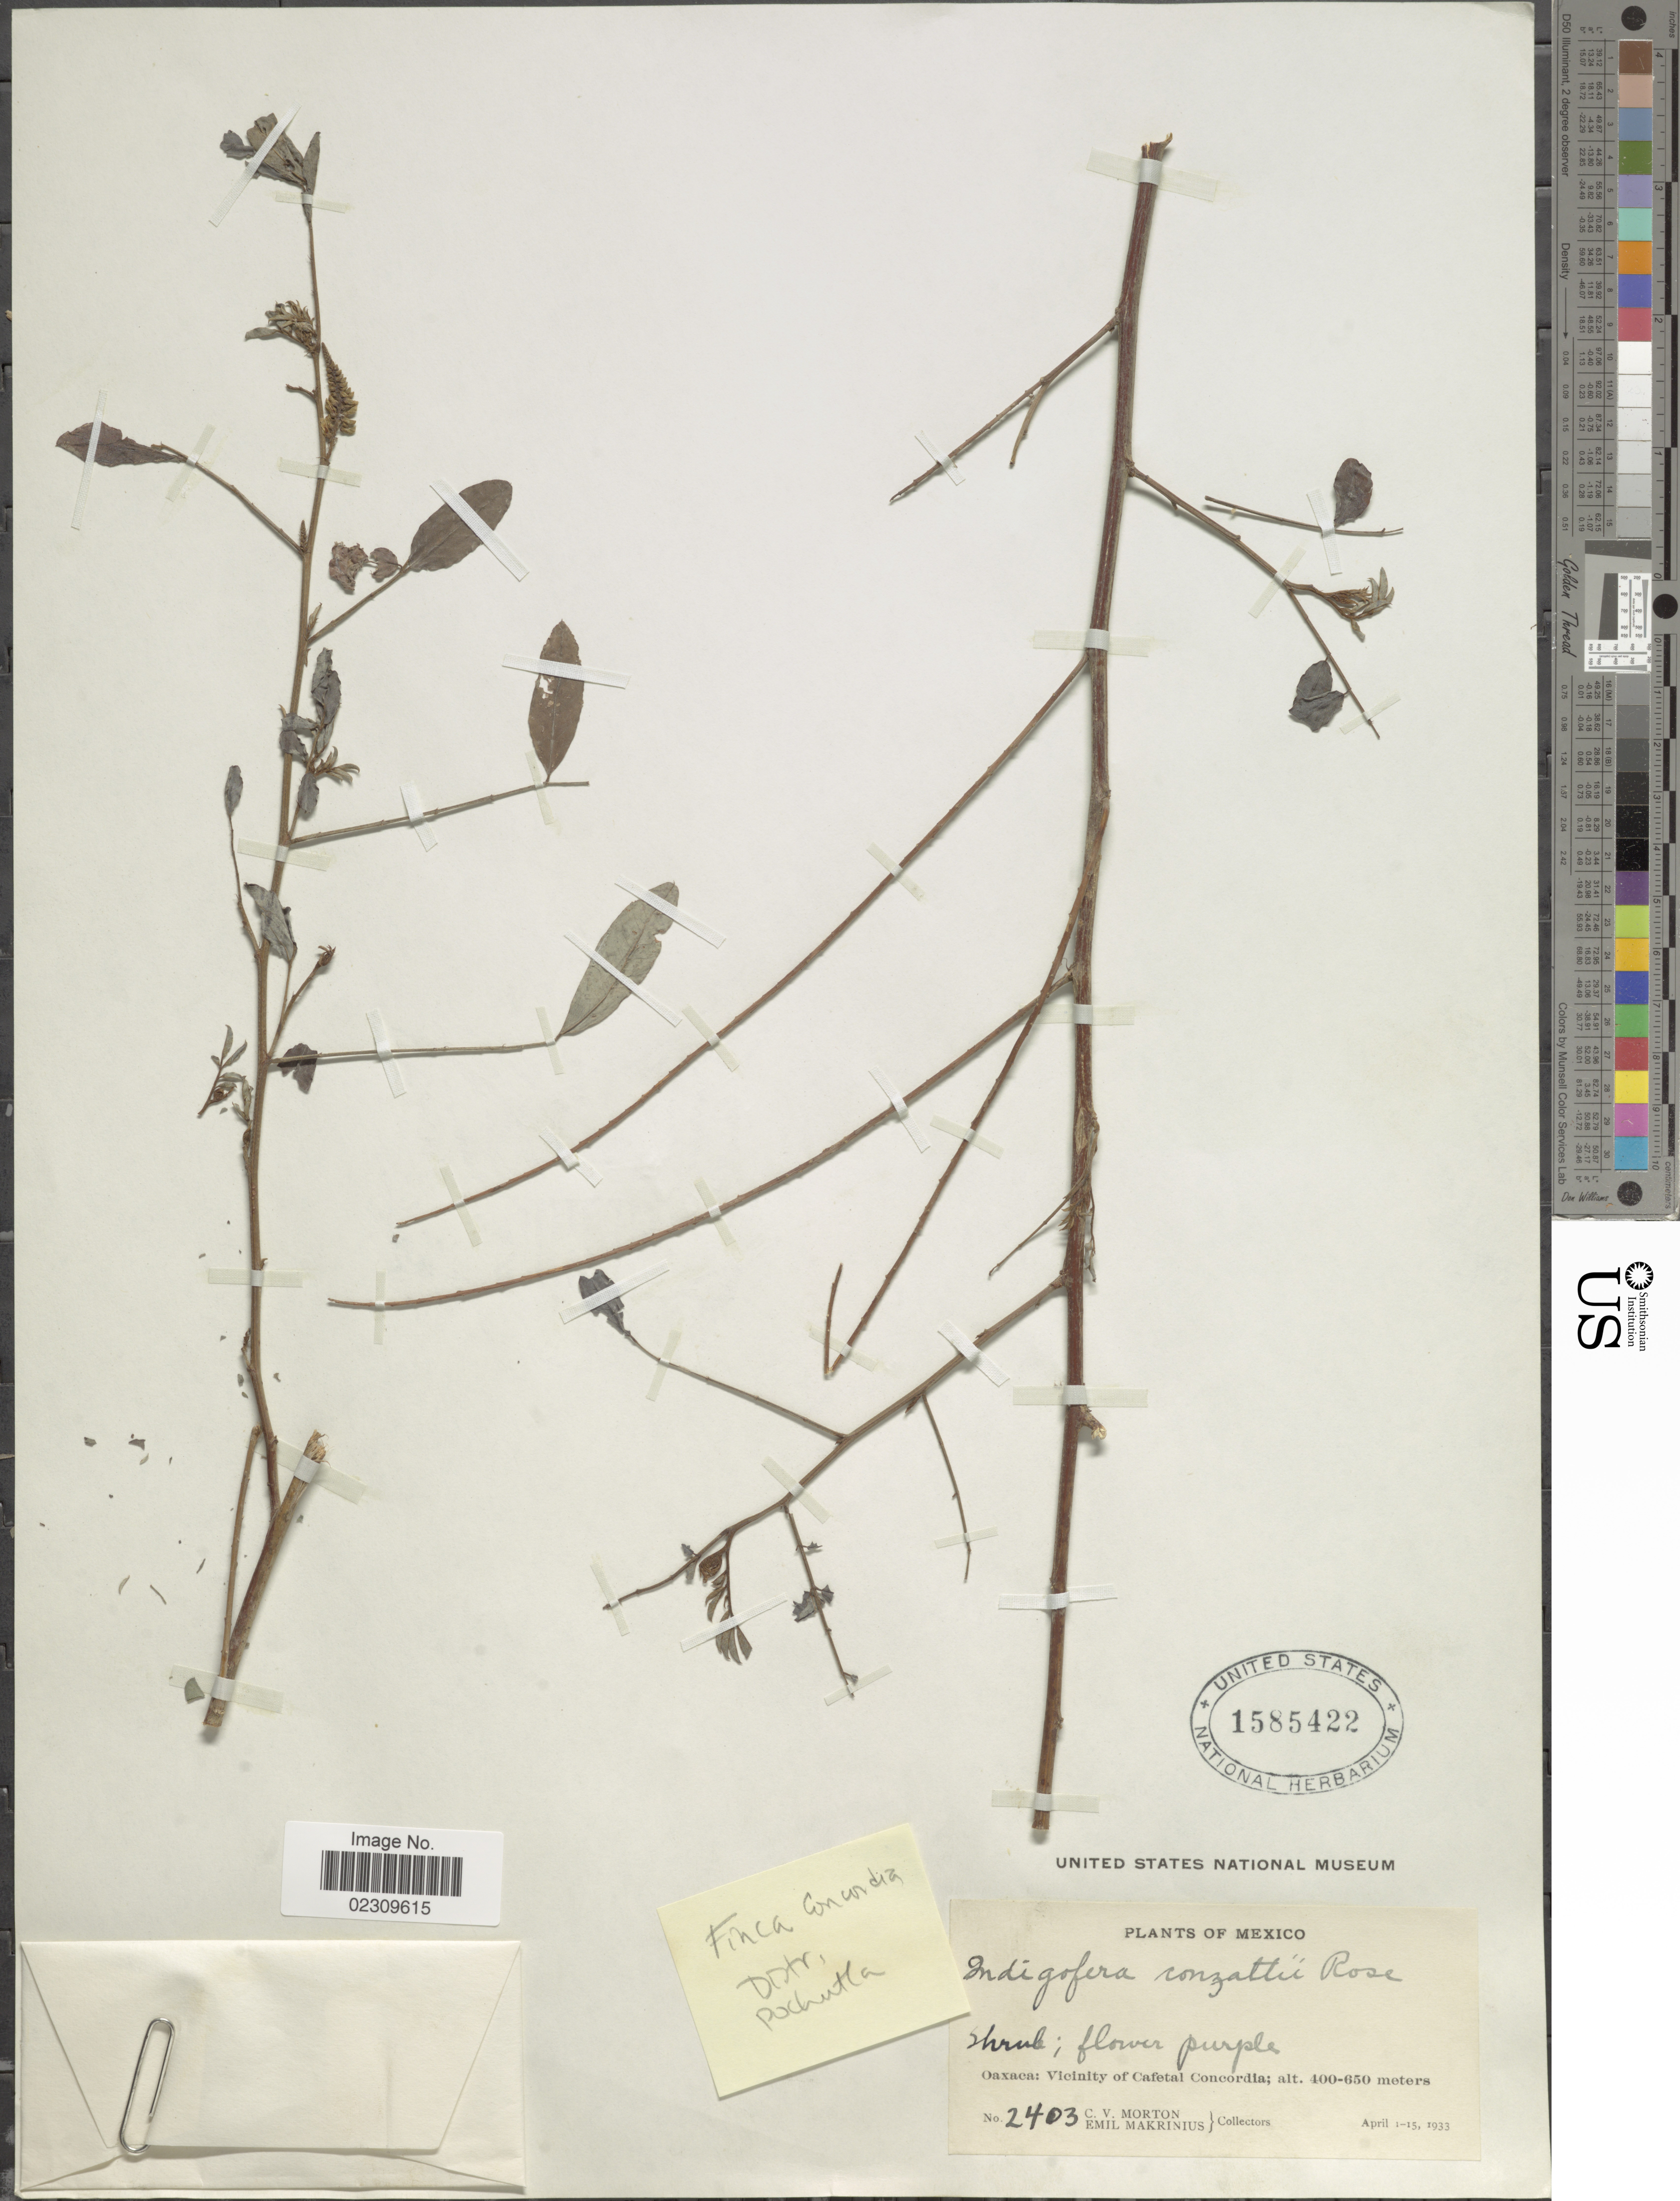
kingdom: Plantae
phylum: Tracheophyta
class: Magnoliopsida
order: Fabales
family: Fabaceae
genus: Indigofera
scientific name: Indigofera conzattii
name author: Rose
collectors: C. V. Morton & E. Makrinius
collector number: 2403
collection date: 1933-04-01/1933-04-15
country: Mexico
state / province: Oaxaca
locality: Oaxaca: Vicinity of Cafetal Concordia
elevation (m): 400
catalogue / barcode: US 1585422